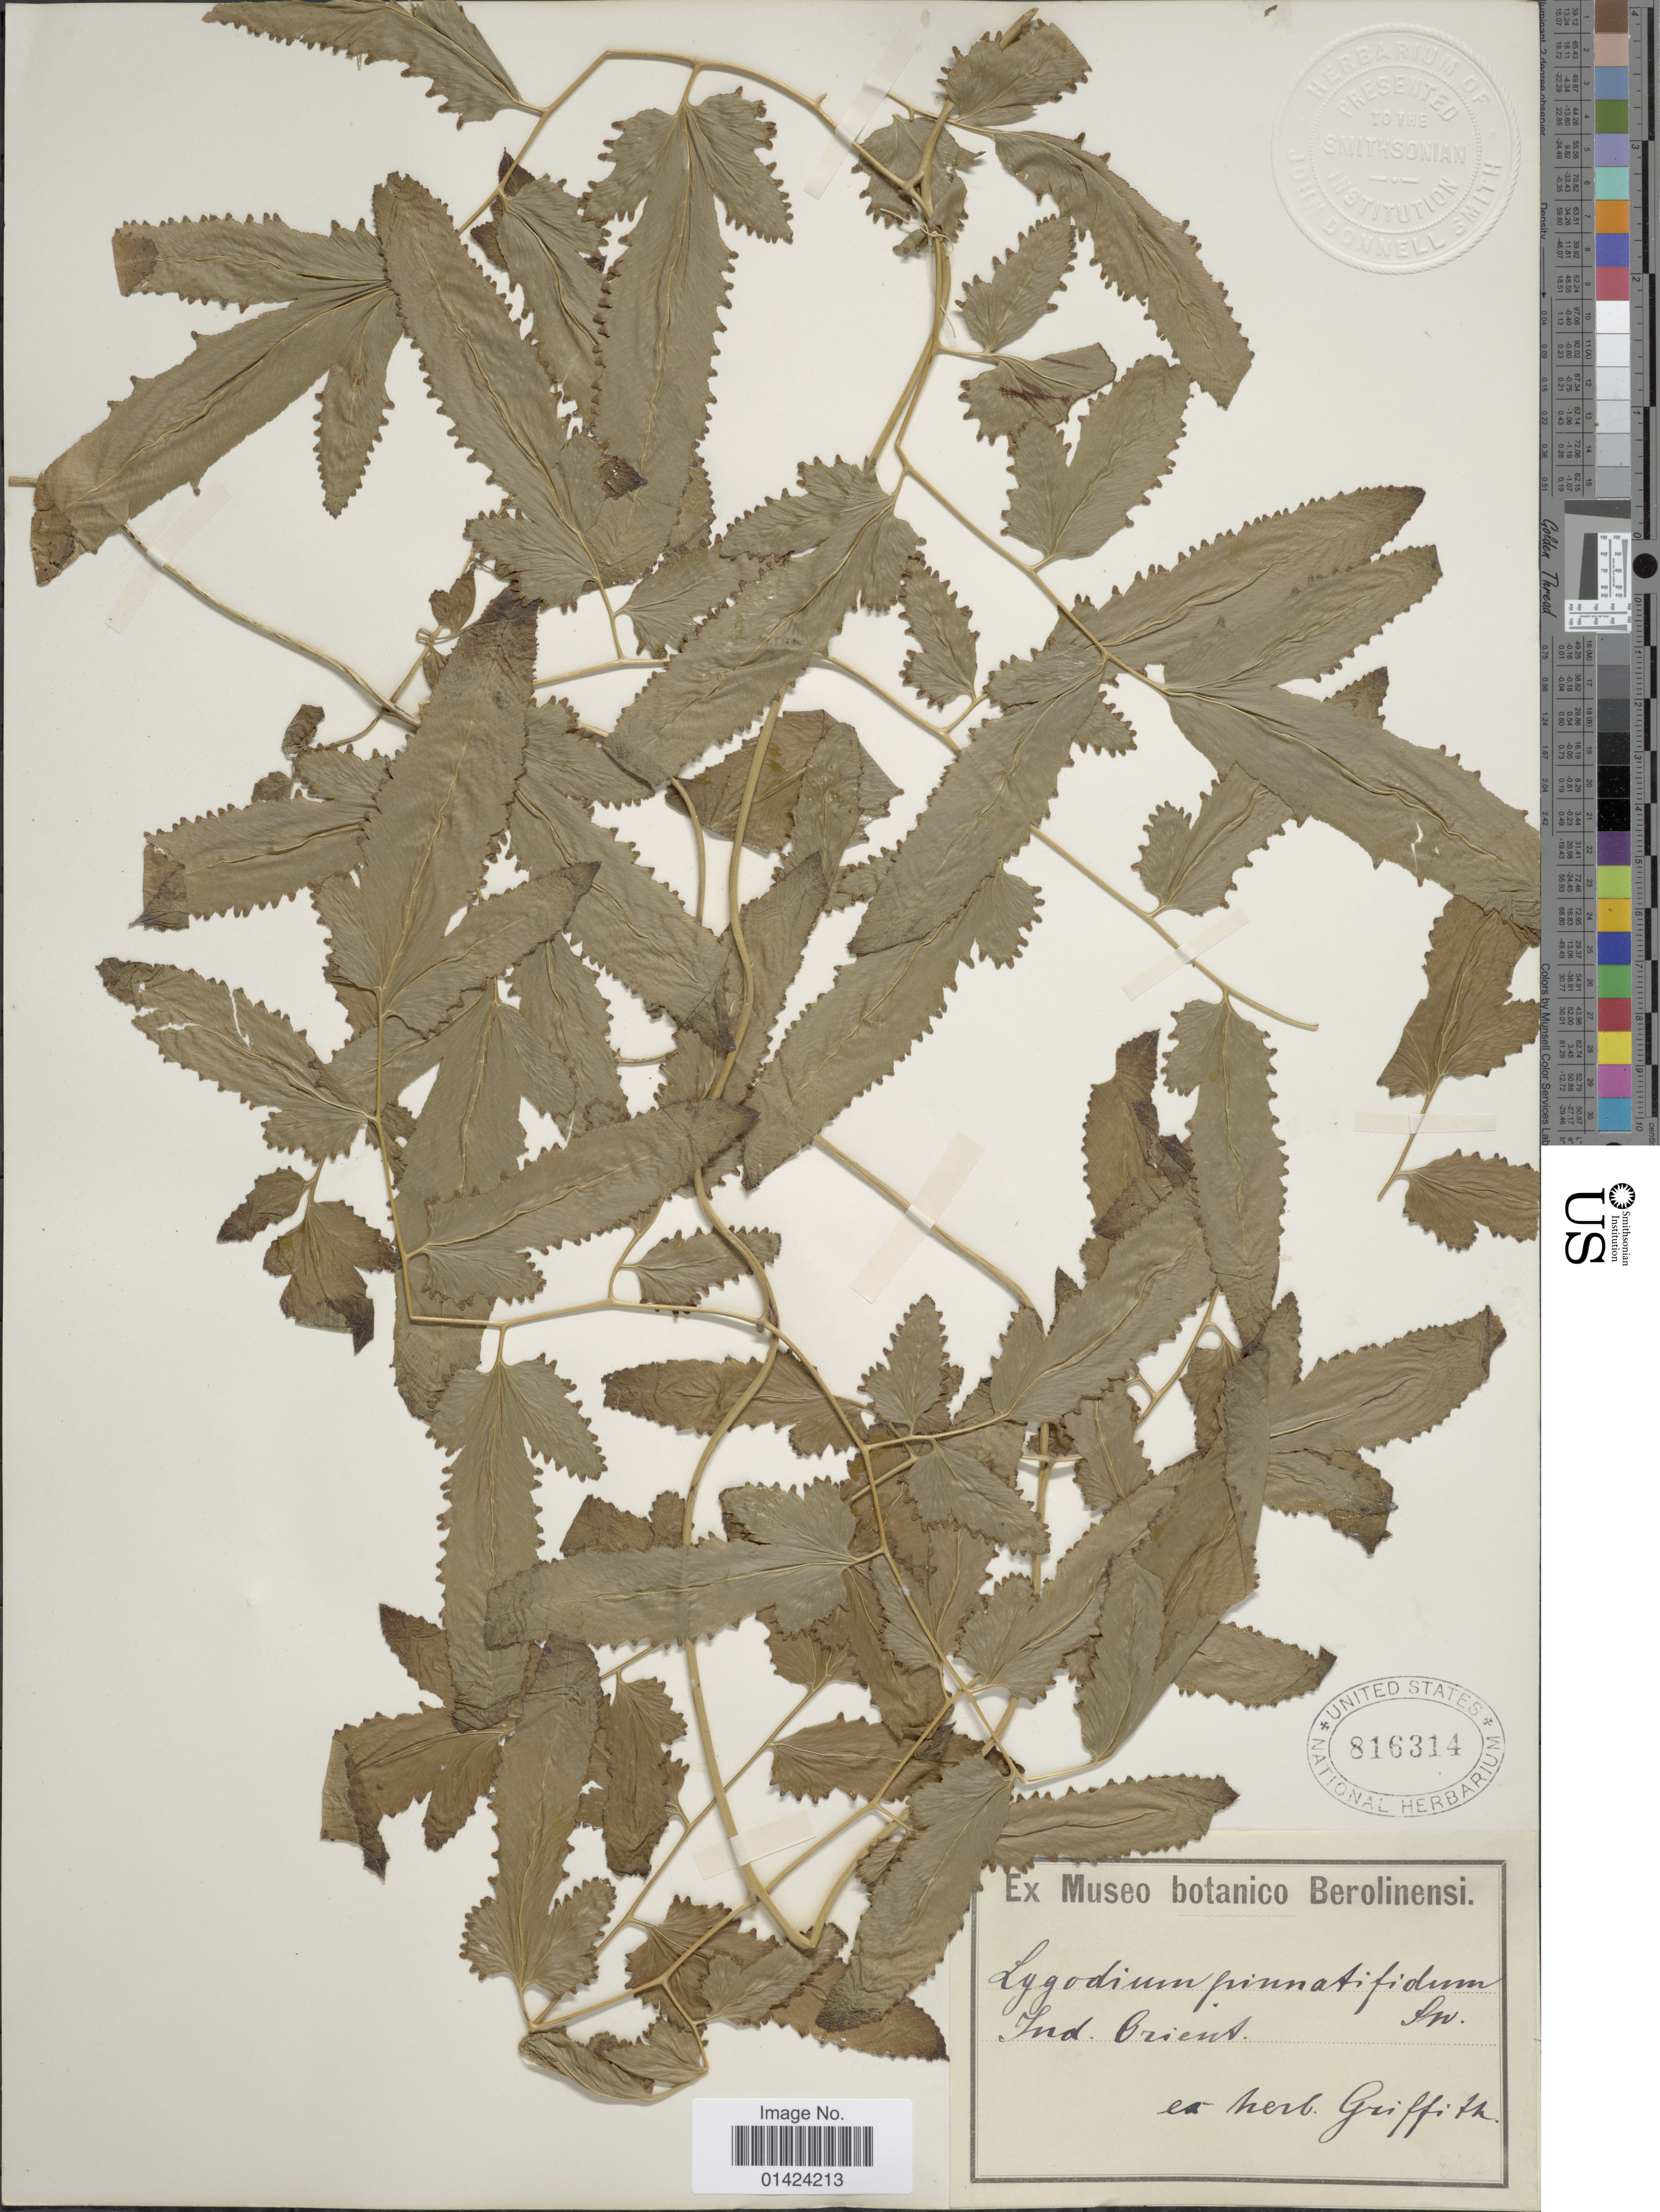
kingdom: Plantae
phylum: Tracheophyta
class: Polypodiopsida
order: Schizaeales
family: Lygodiaceae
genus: Lygodium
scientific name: Lygodium flexuosum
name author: Sw.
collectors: ex herb. Griffith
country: India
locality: India Orient.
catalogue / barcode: US 816314